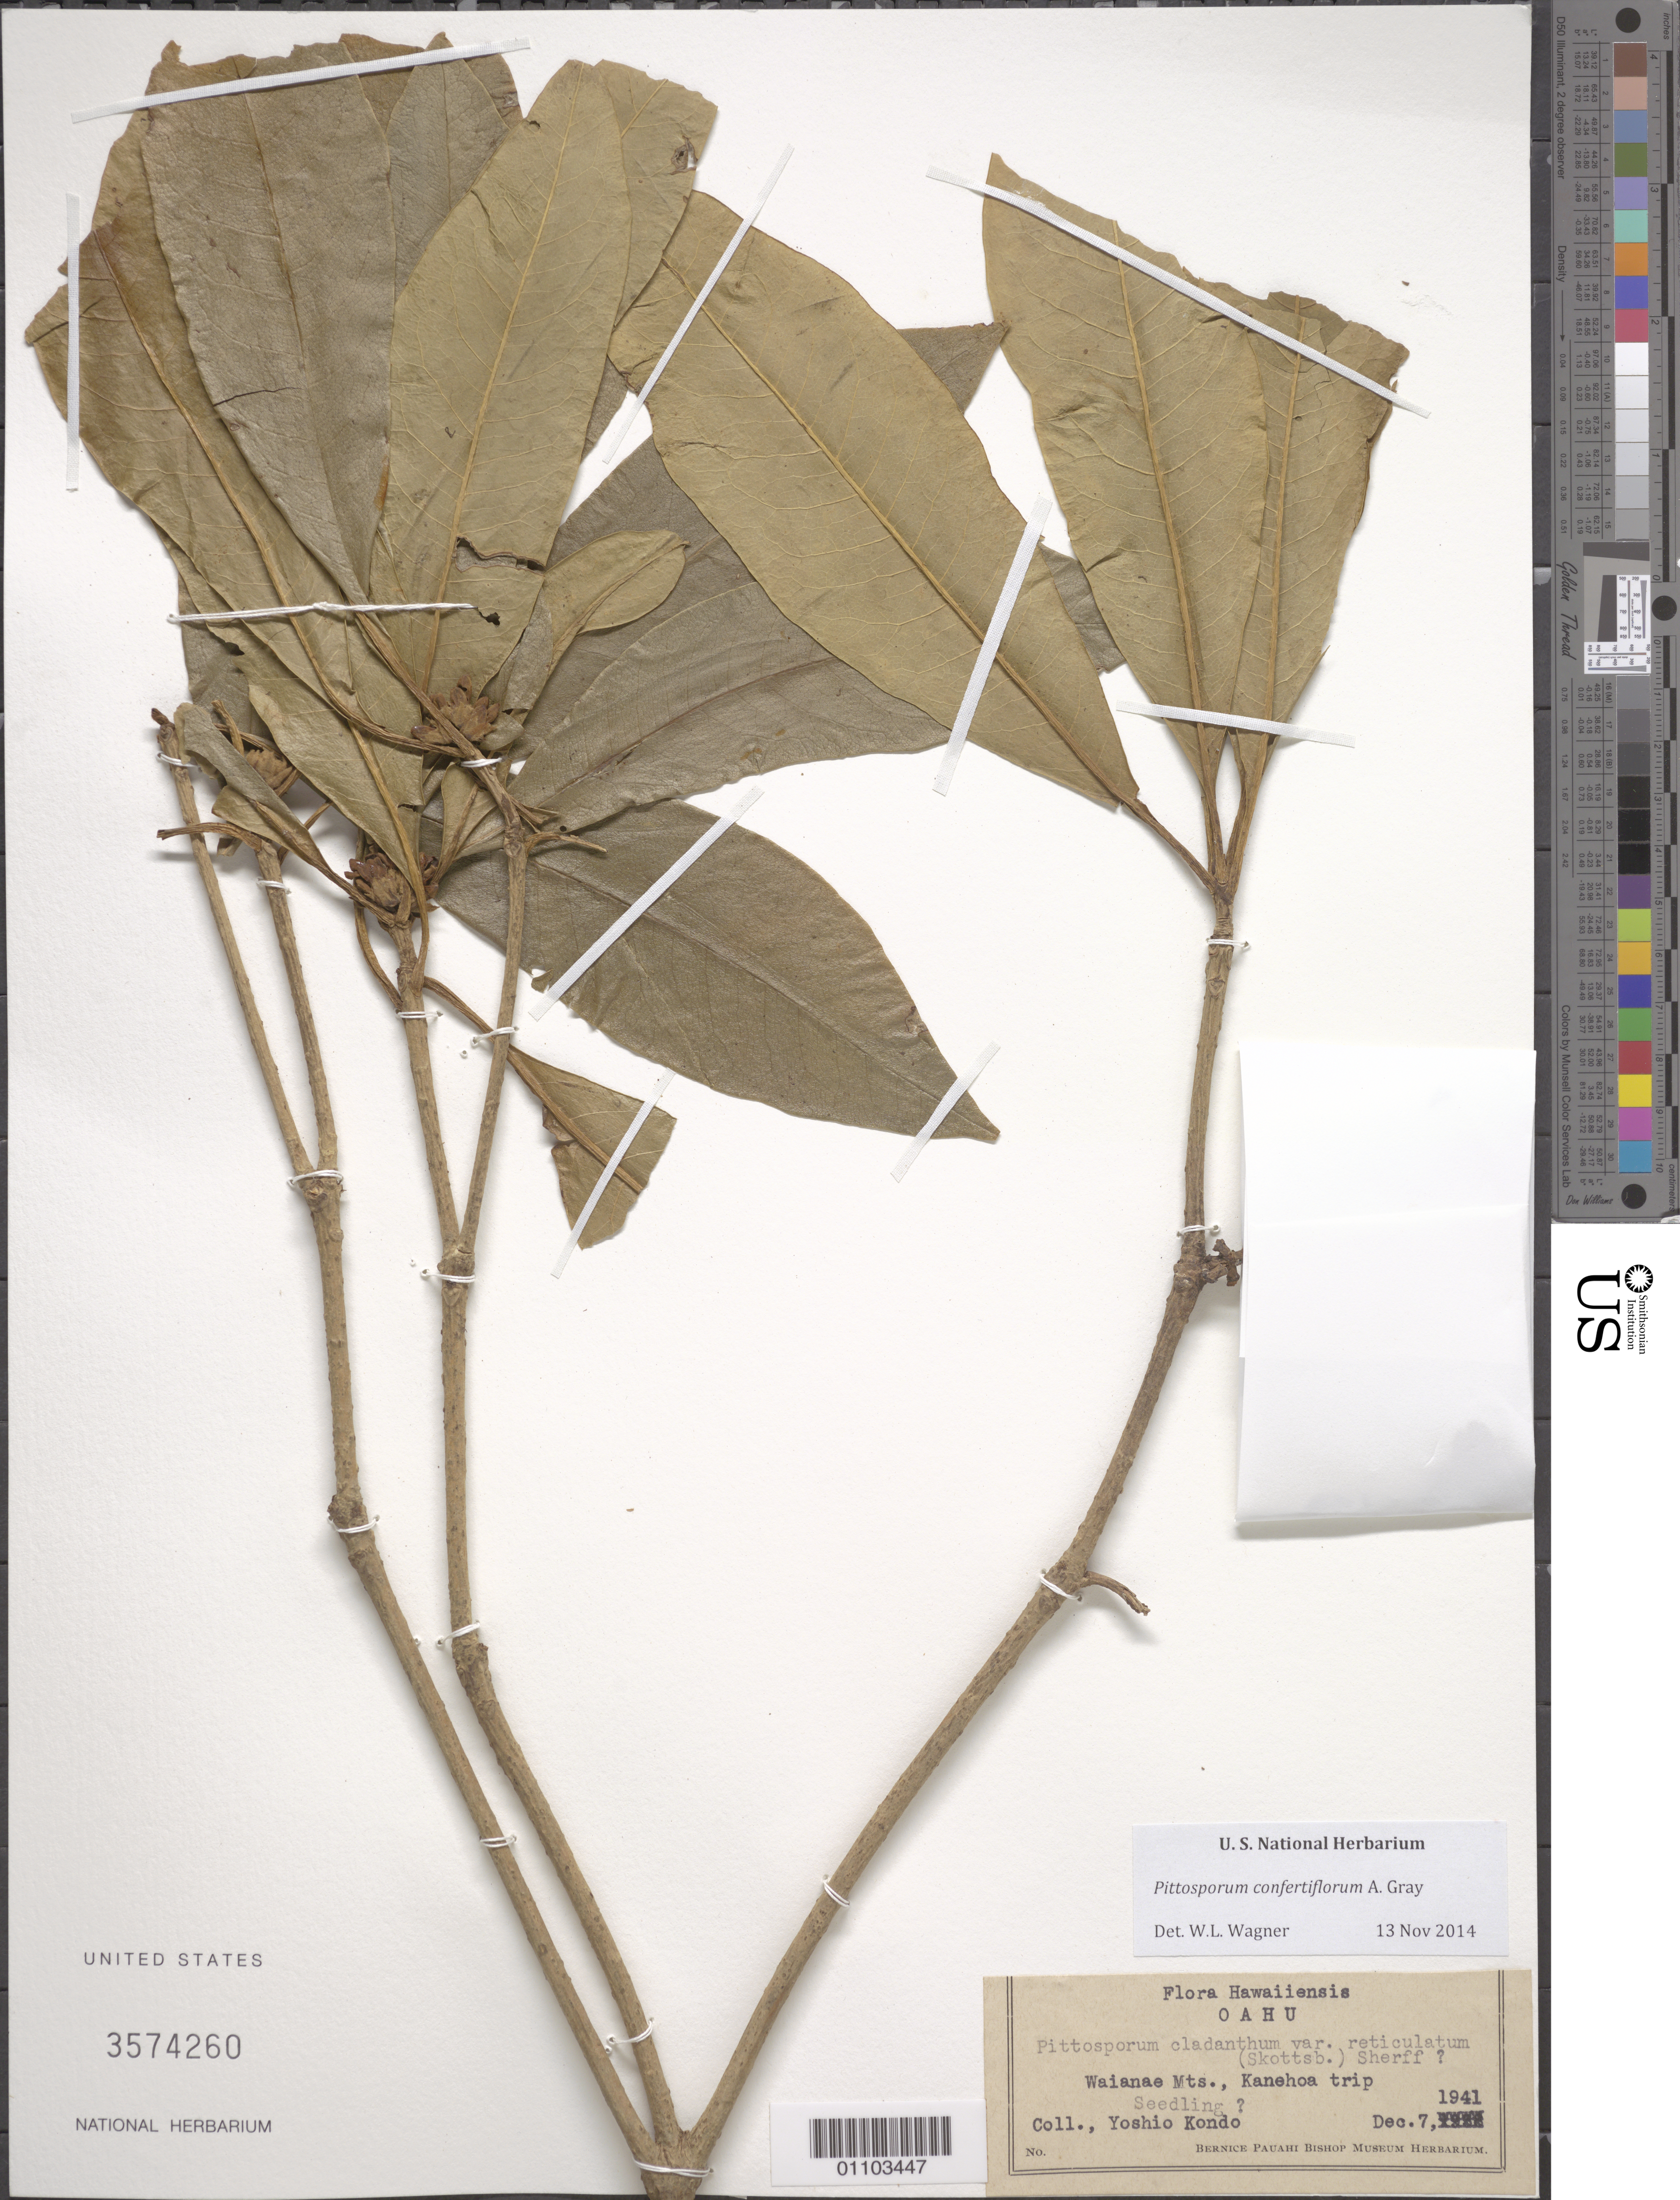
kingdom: Plantae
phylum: Tracheophyta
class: Magnoliopsida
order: Apiales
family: Pittosporaceae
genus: Pittosporum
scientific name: Pittosporum confertiflorum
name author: A. Gray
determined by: Wagner, W. L., (BOT), Smithsonian Institution - National Museum of Natural History (UNITED STATES)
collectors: Y. Kondo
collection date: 1941-12-07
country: United States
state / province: Hawaii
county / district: Honolulu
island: Oahu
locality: Waianae Mts, Kanehoa.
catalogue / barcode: US 3574260